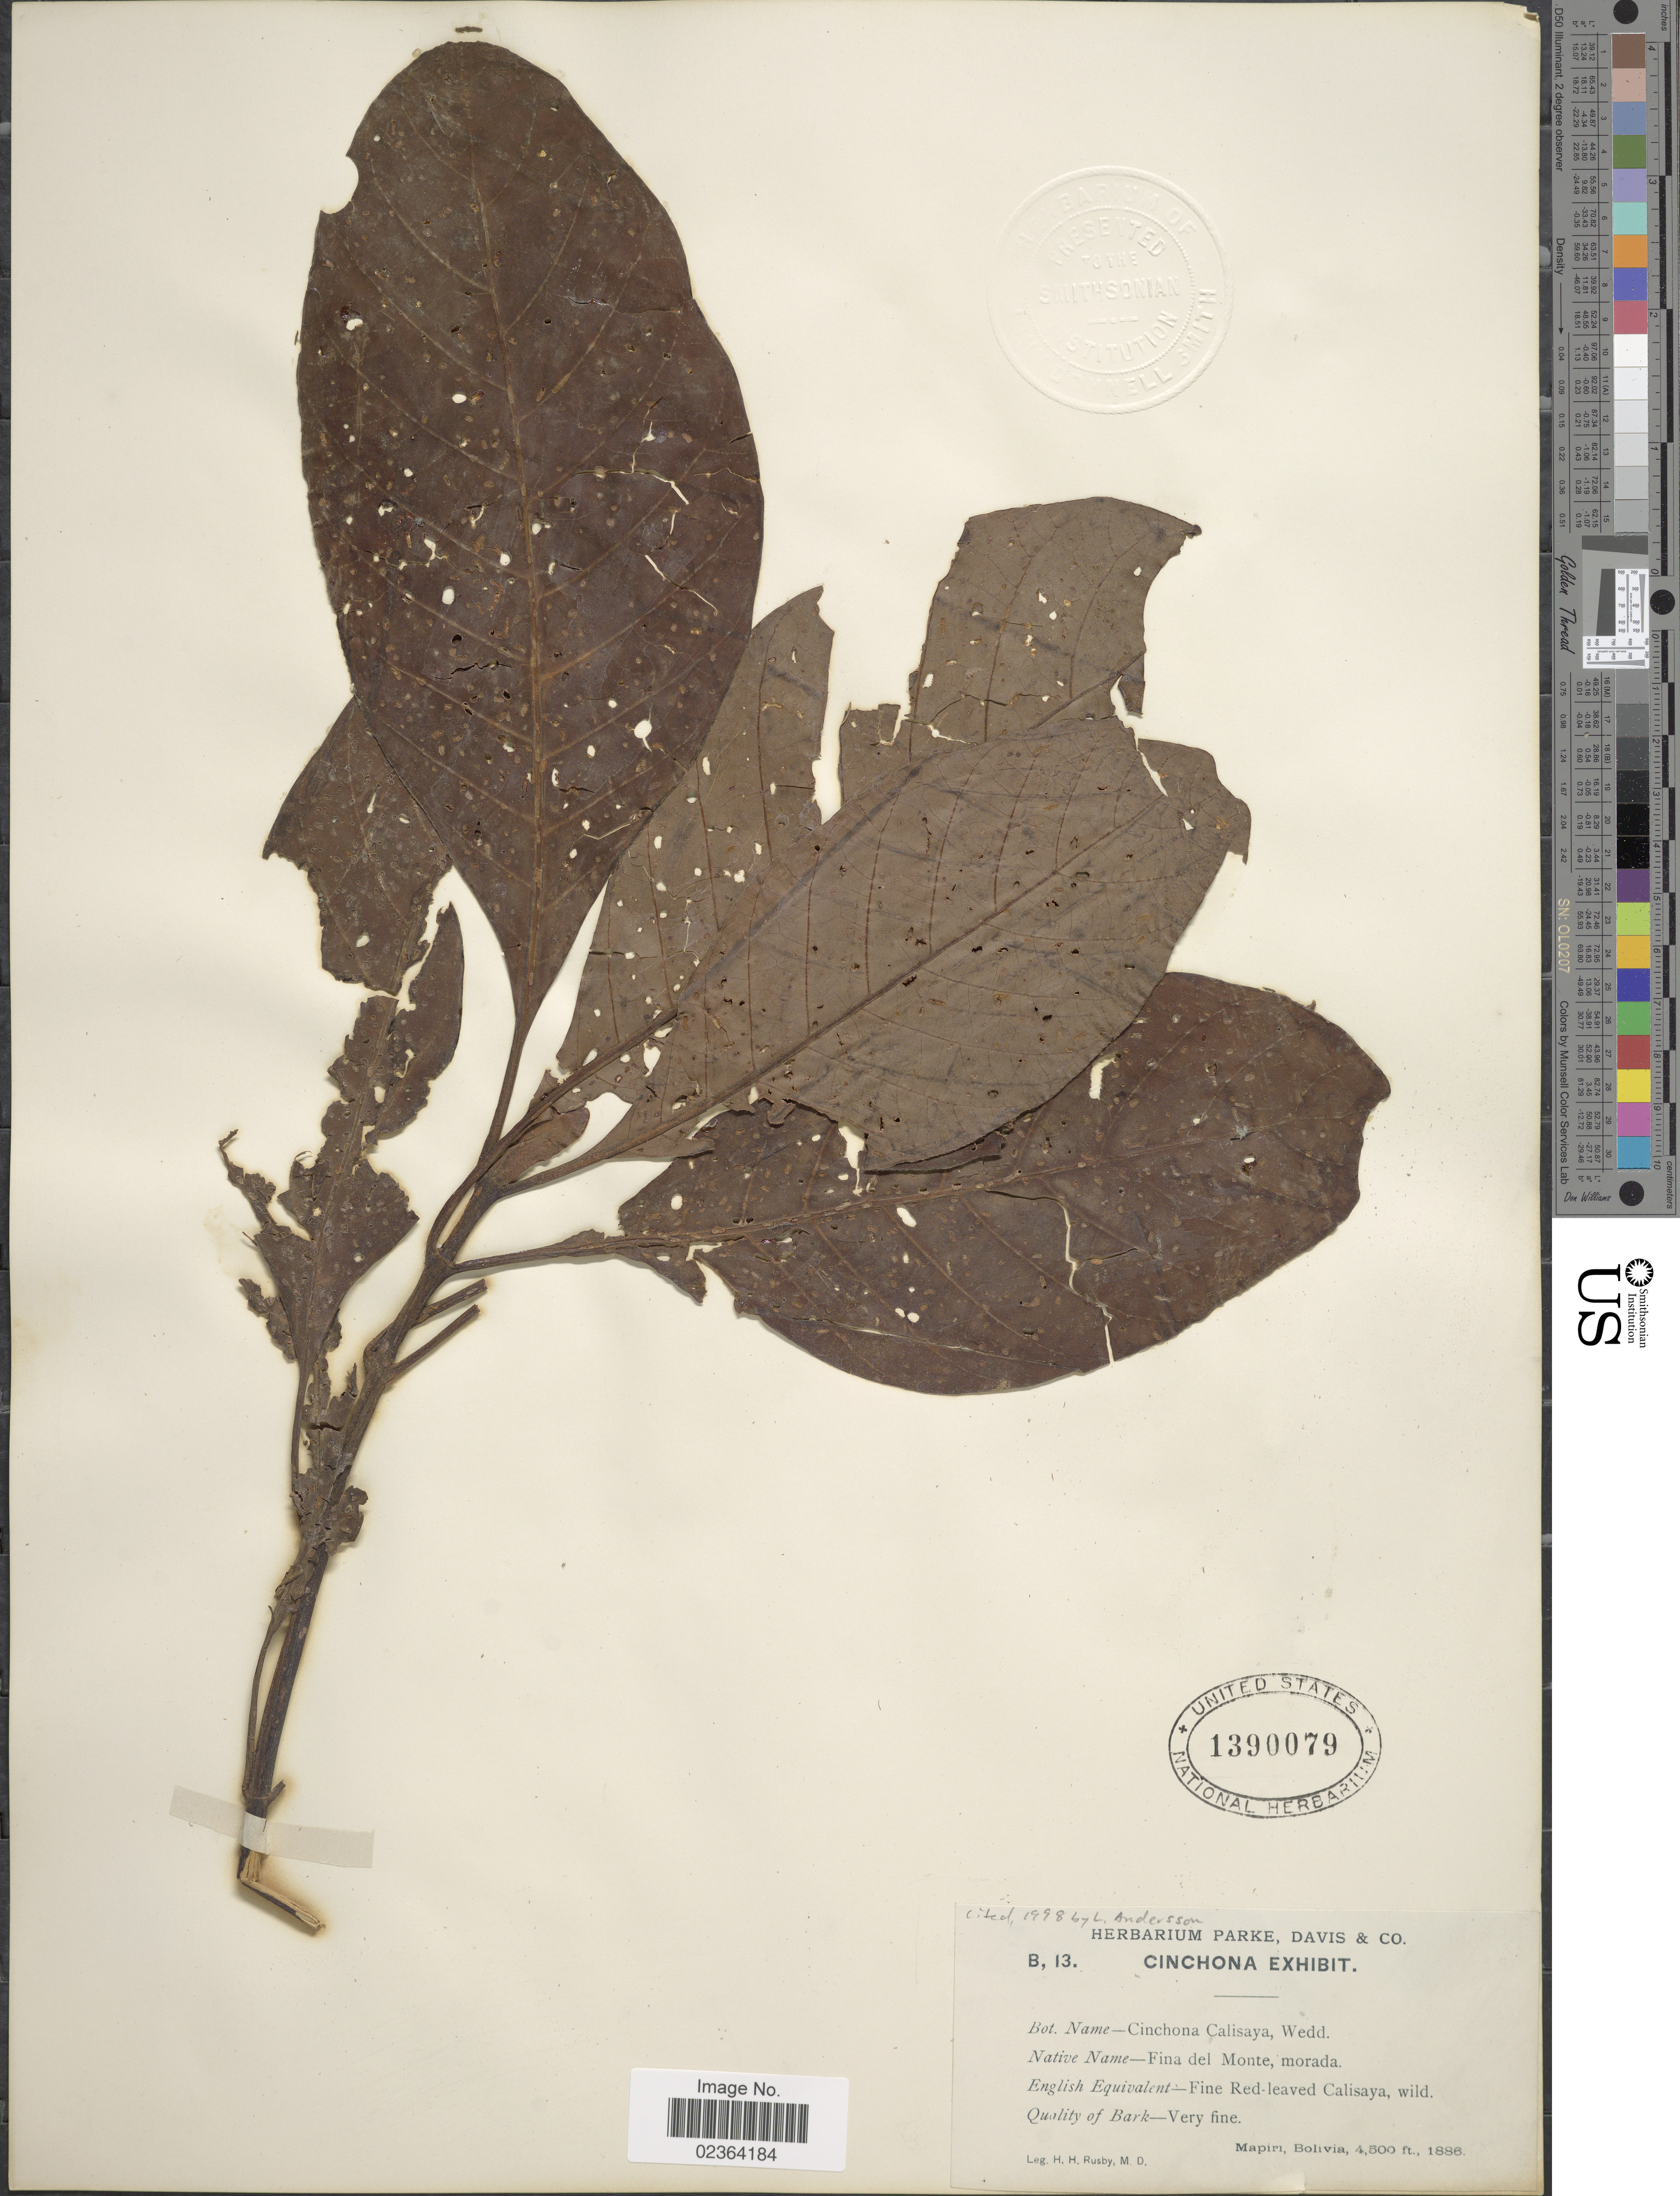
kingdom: Plantae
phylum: Tracheophyta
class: Magnoliopsida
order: Gentianales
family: Rubiaceae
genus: Cinchona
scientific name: Cinchona calisaya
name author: Wedd.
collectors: H. H. Rusby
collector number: B, 13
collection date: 1886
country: Bolivia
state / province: La Páz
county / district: Larecaja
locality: Mapiri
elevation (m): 1372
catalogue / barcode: US 1390079